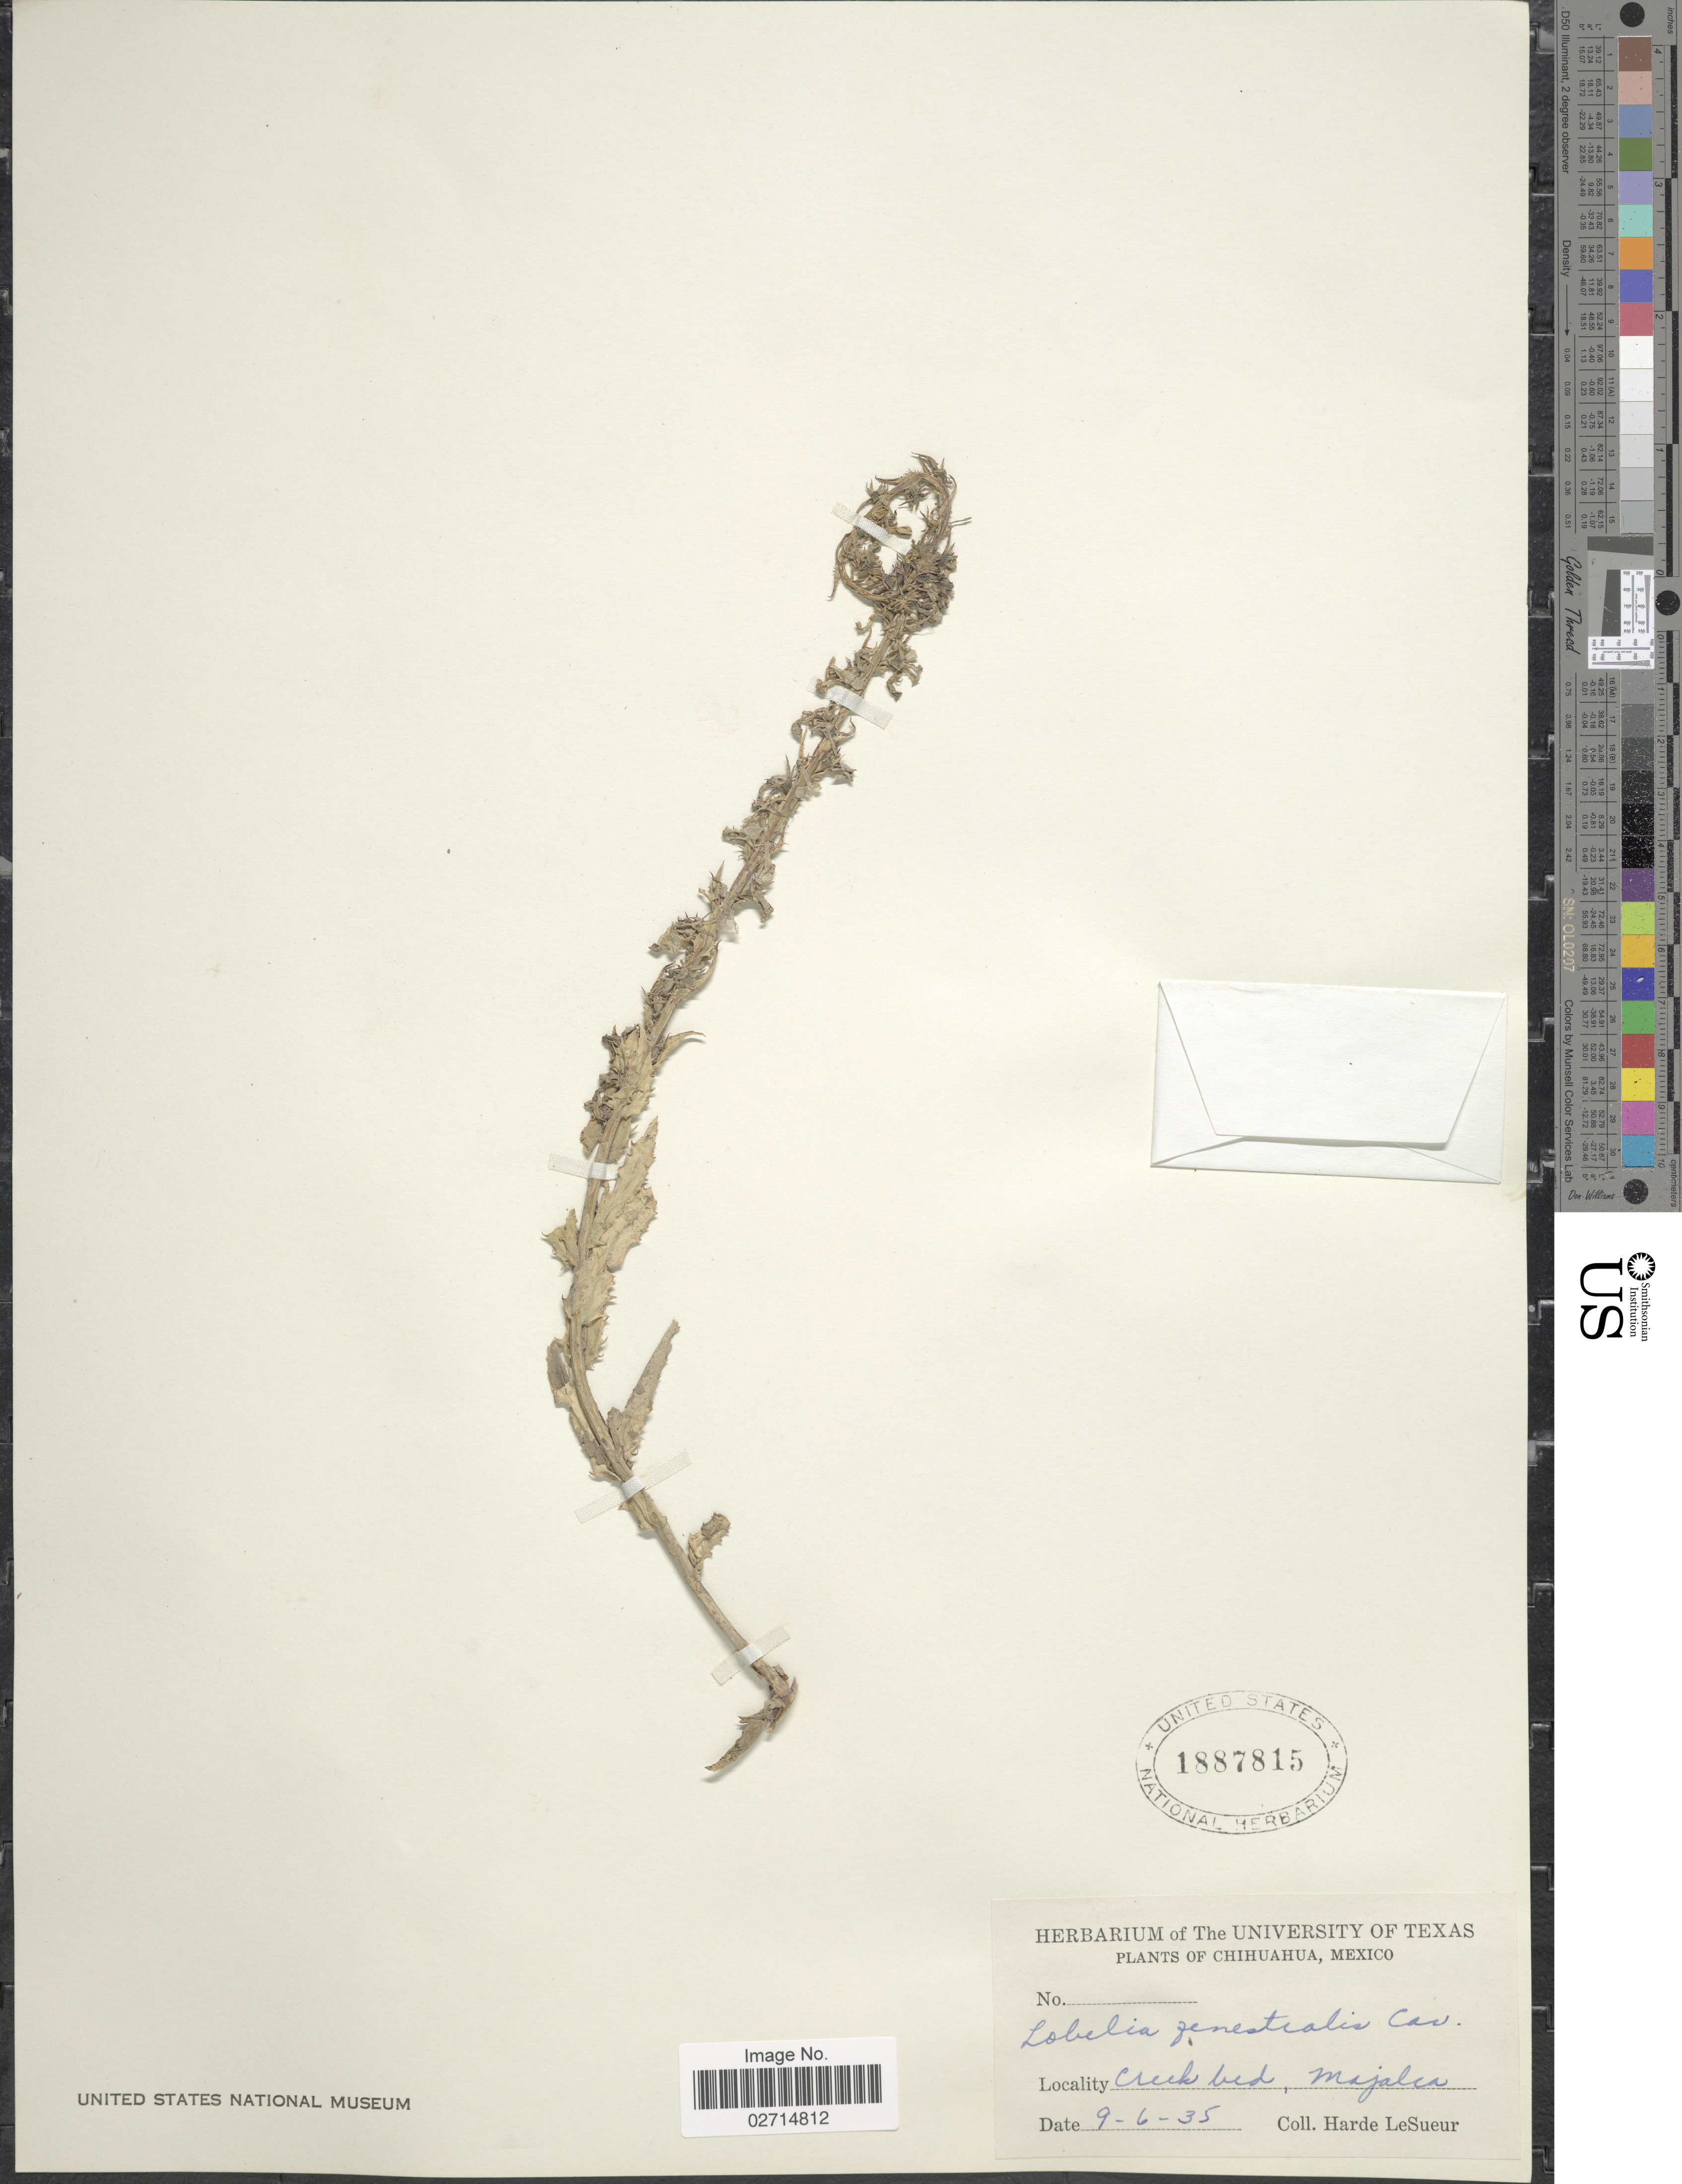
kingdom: Plantae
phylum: Tracheophyta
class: Magnoliopsida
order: Asterales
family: Campanulaceae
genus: Lobelia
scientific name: Lobelia fenestralis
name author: Cav.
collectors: H. LeSueur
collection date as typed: Transcribed d/m/y: 9/6/35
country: Mexico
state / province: Chihuahua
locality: Creek bed, Majalca.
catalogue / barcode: US 1887815